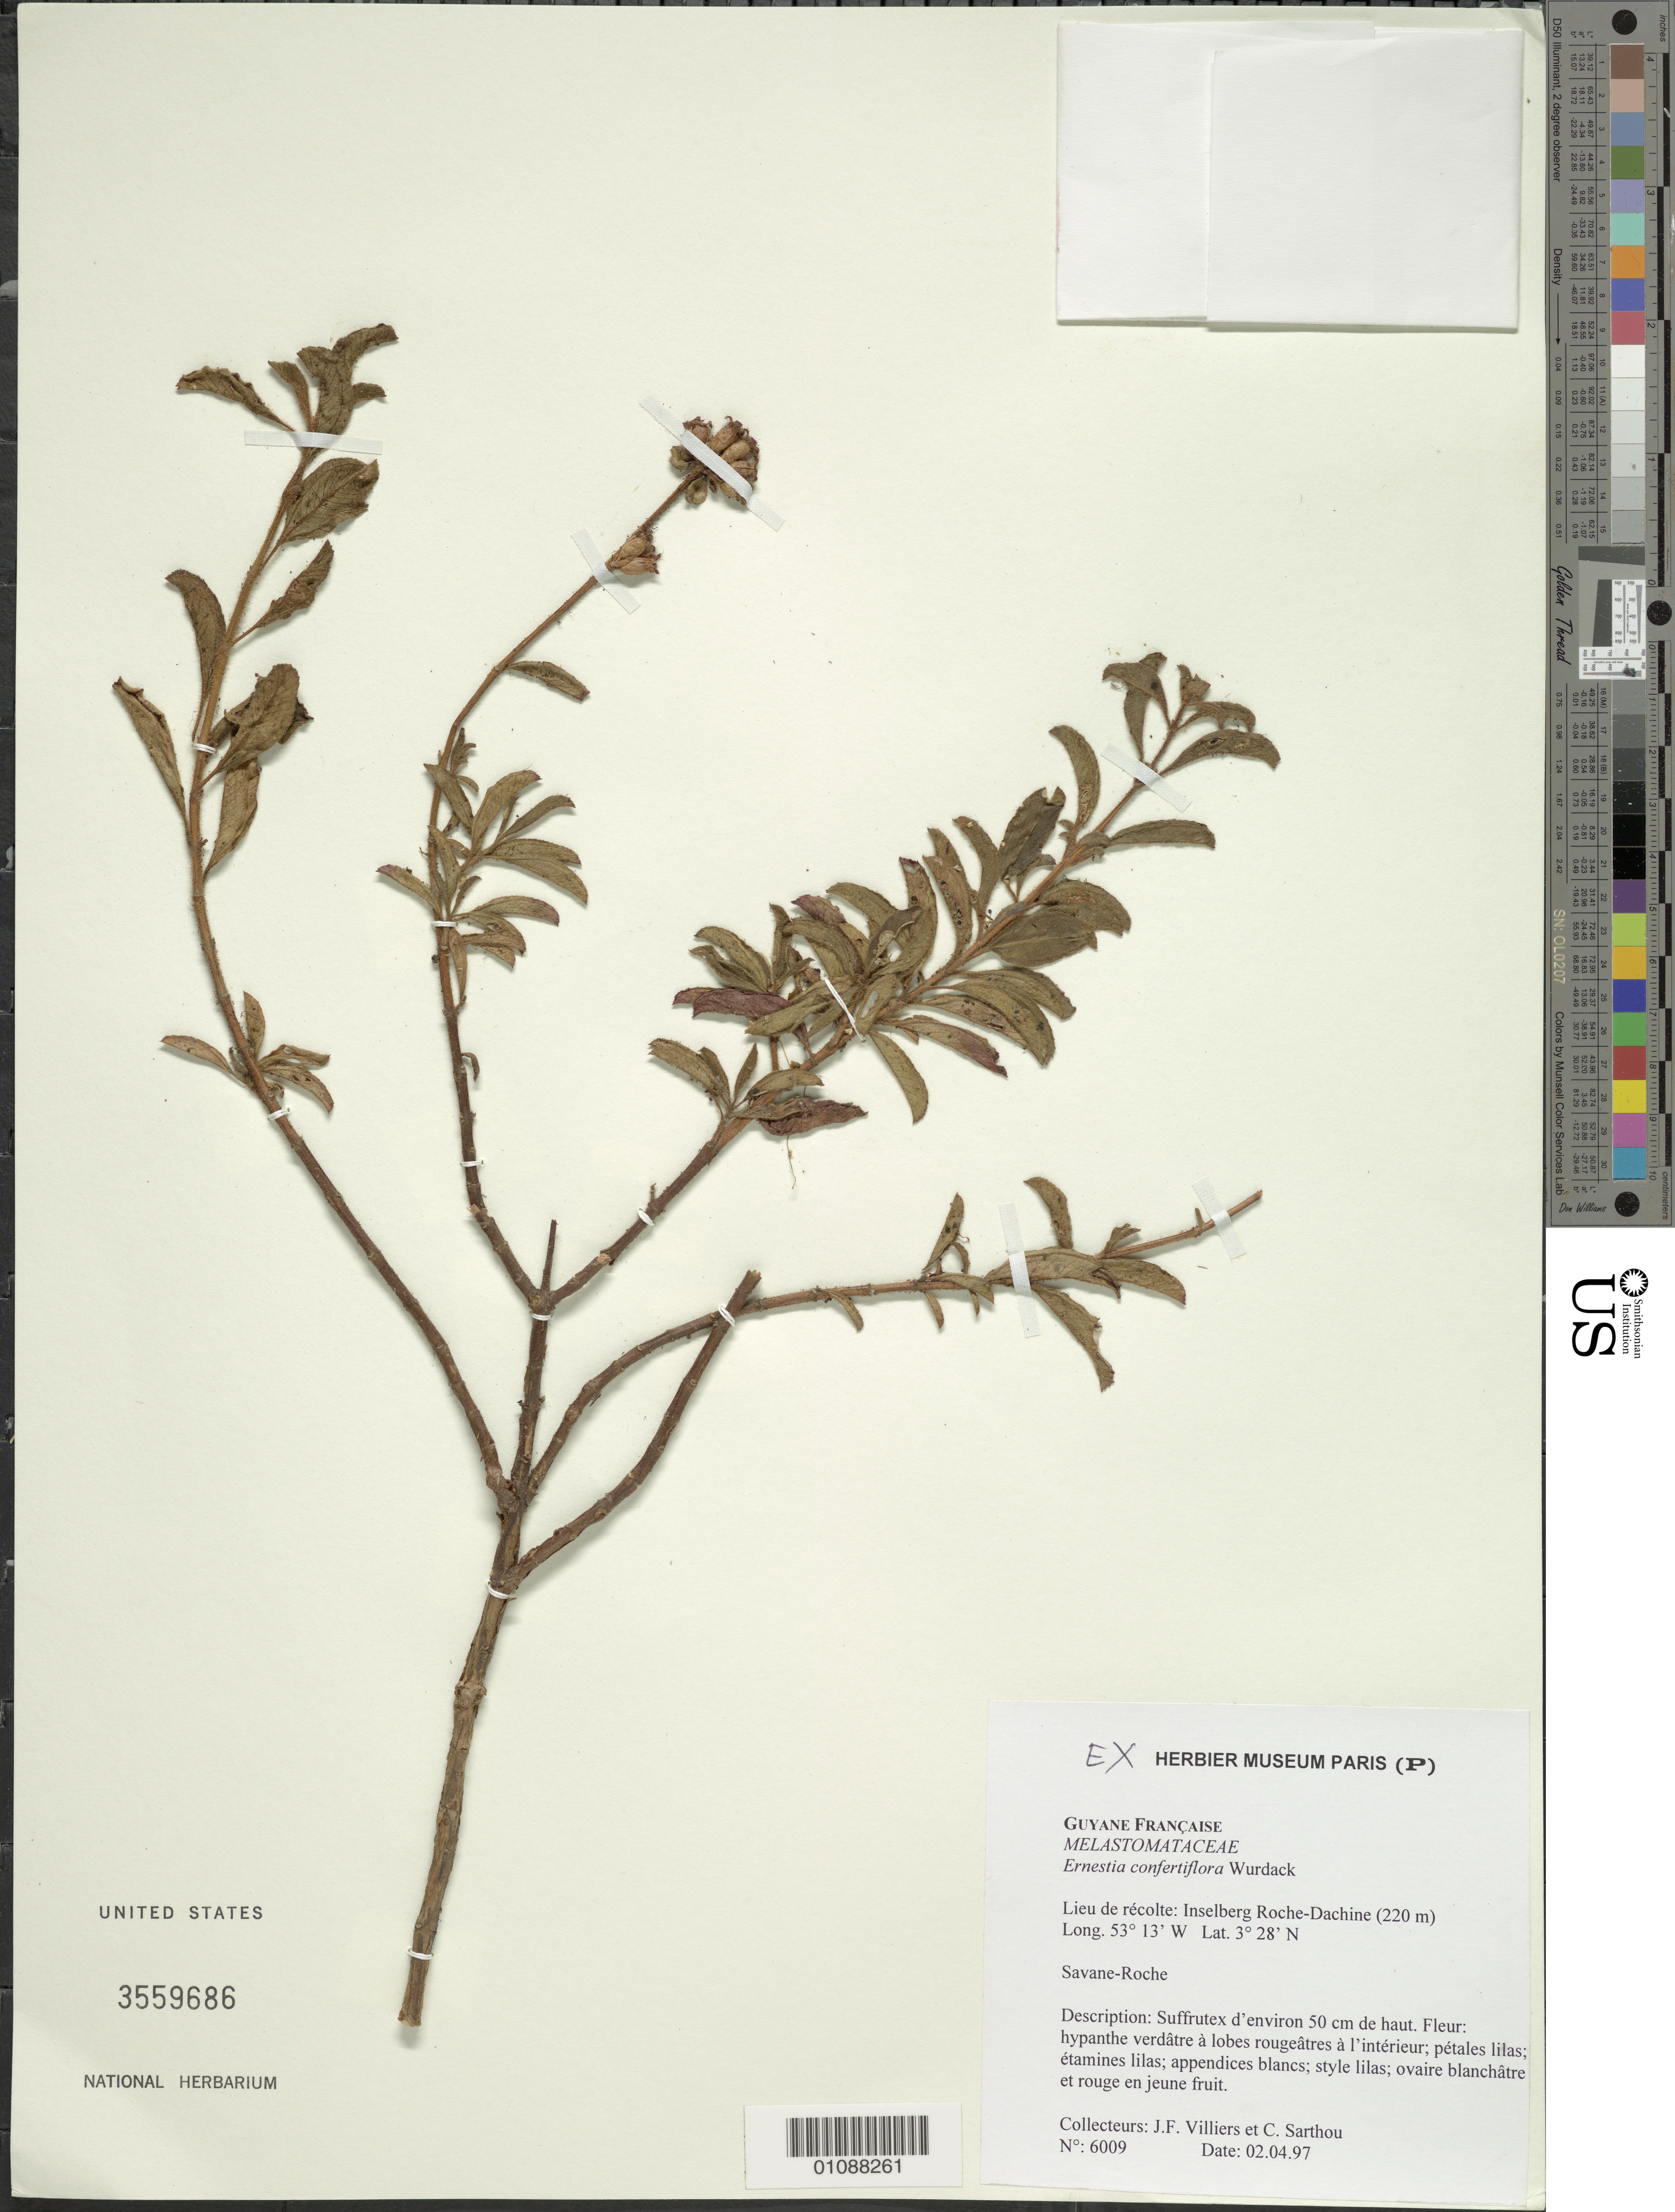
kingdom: Plantae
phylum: Tracheophyta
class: Magnoliopsida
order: Myrtales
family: Melastomataceae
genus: Ernestia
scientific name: Ernestia confertiflora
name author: Wurdack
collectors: J. Villiers & C. Sarthou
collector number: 6009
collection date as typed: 2-Apr-97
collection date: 1997-04-02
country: French Guiana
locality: Lieu de recolte: Inselberg Roche-Dachine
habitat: Savane-roche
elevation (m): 220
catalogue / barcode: US 3559686